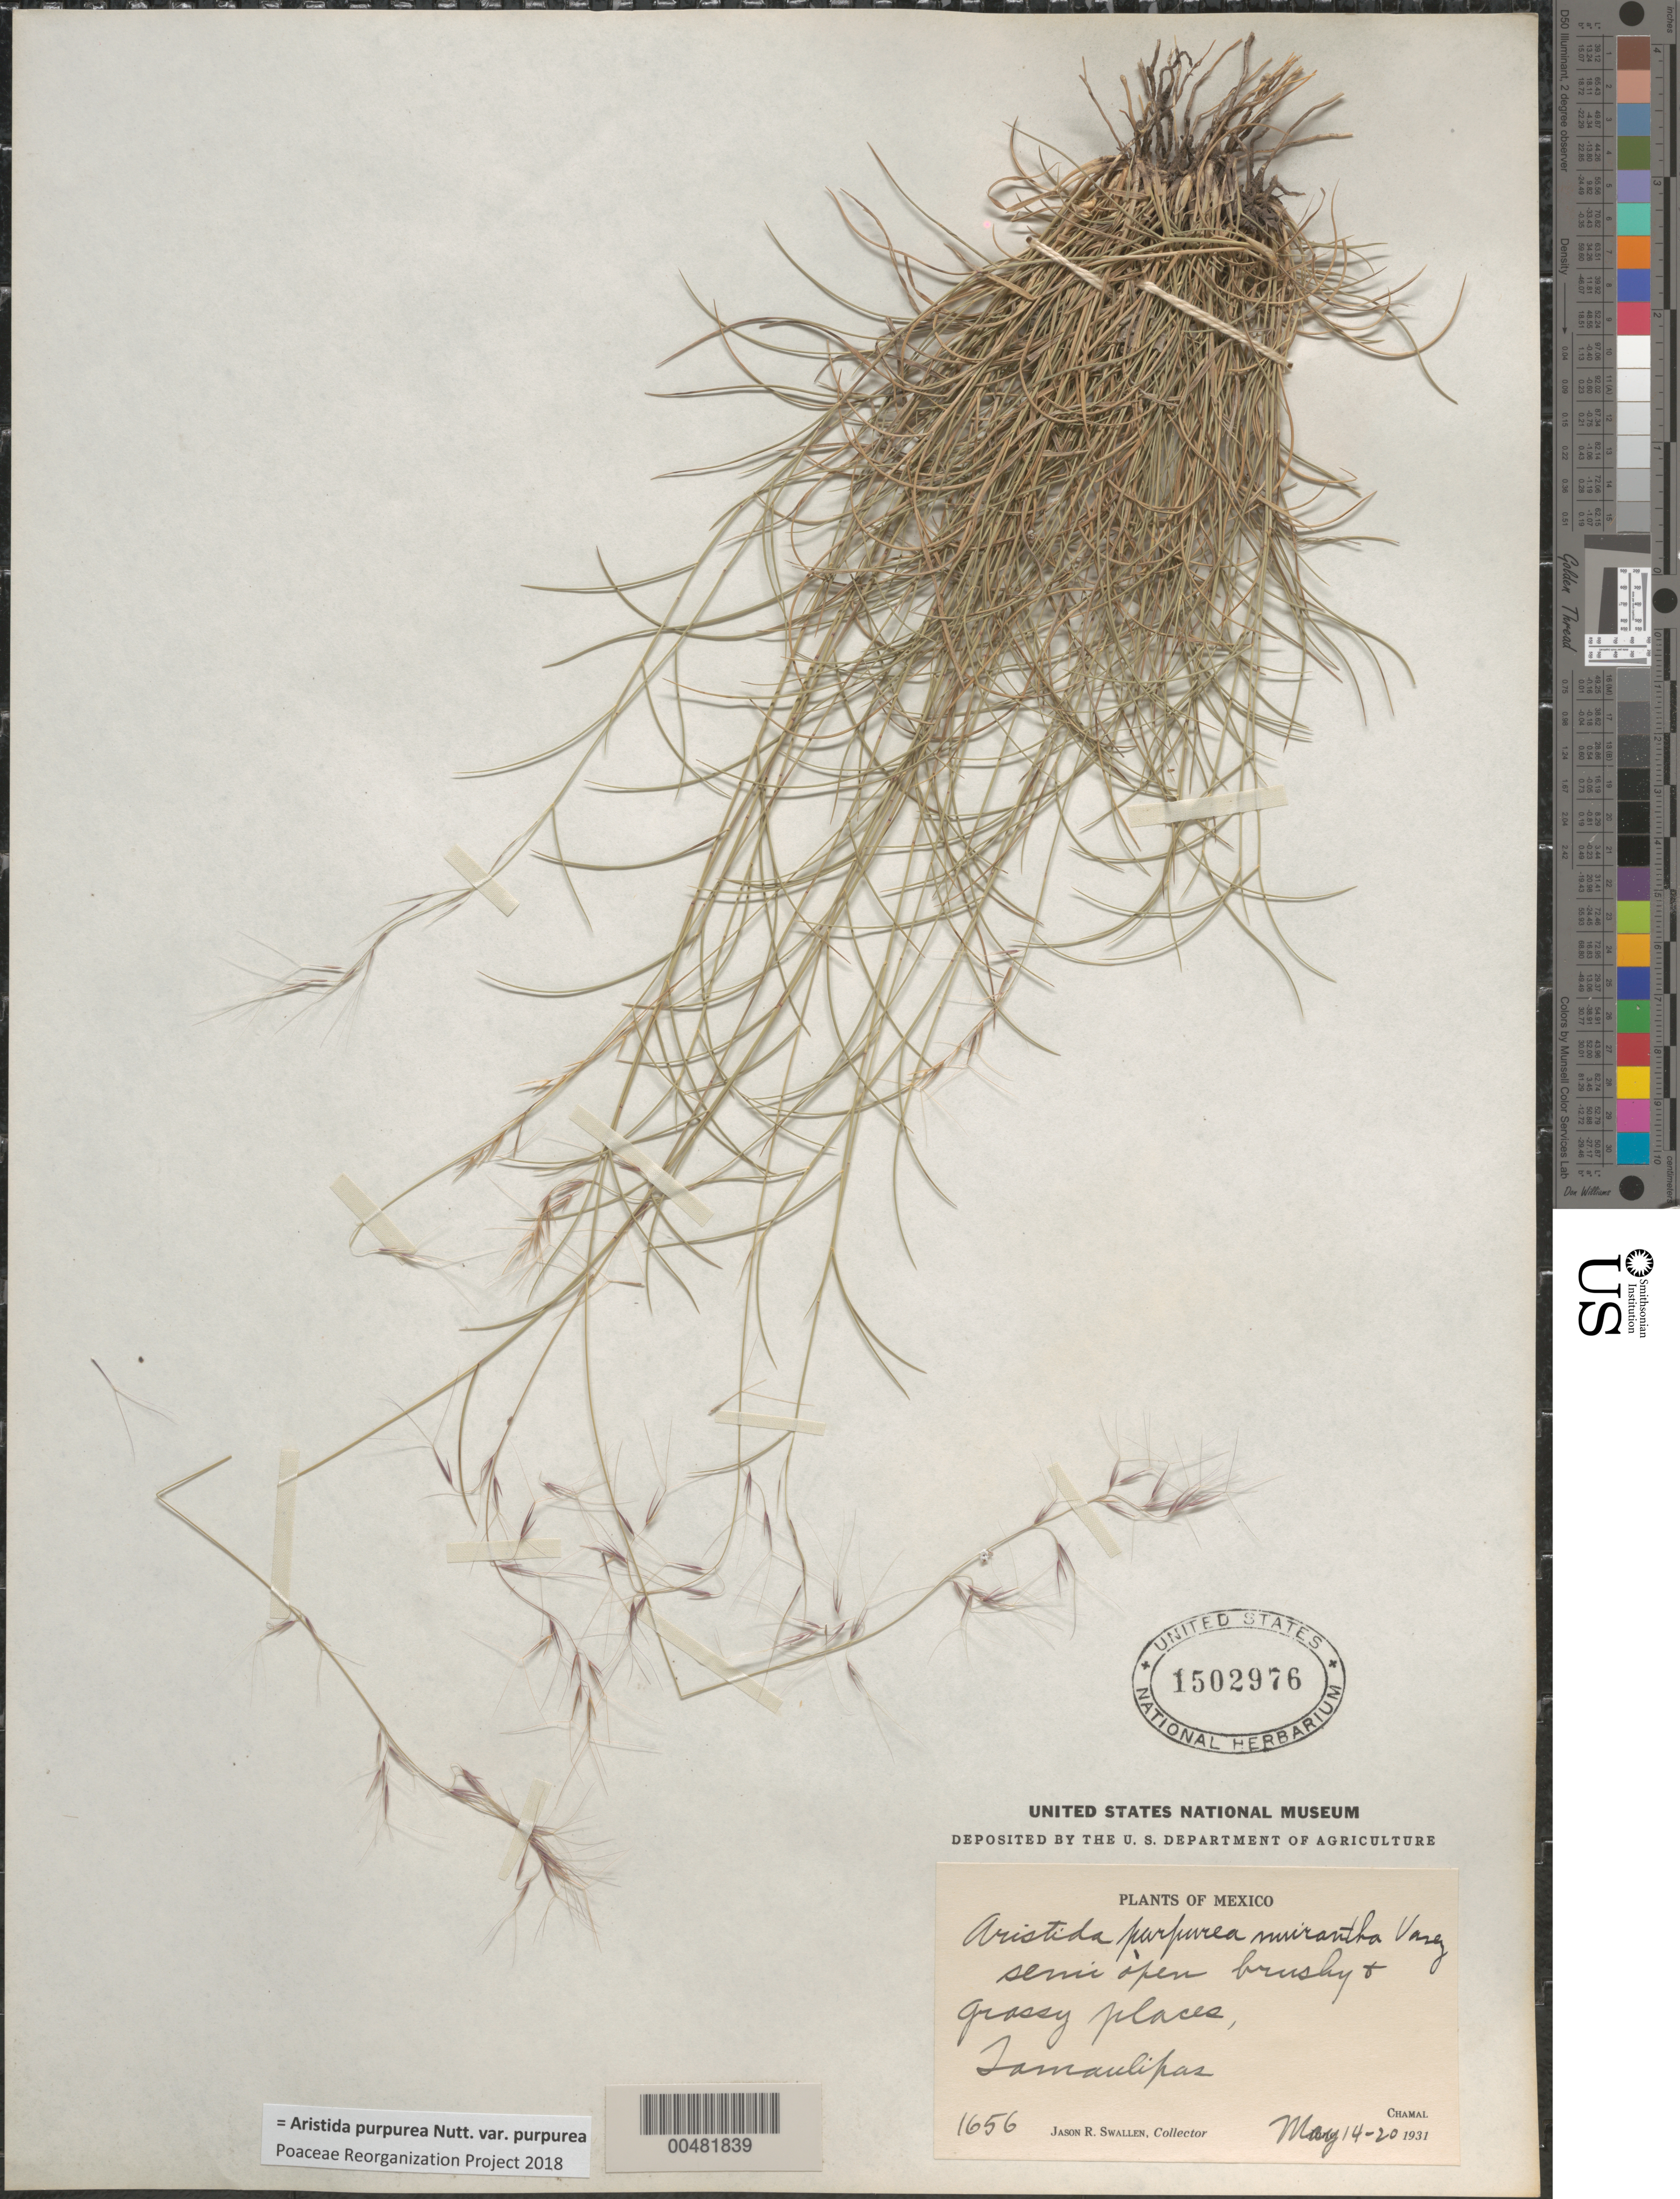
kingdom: Plantae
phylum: Tracheophyta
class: Liliopsida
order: Poales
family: Poaceae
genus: Aristida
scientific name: Aristida purpurea var. purpurea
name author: Nutt.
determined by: Poaceae Reorganization Project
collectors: J. R. Swallen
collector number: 1656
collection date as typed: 14 May 1931 to 20 May 1931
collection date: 1931-05-14/1931-05-20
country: Mexico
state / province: Tamaulipas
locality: Chamal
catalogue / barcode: US 1502976